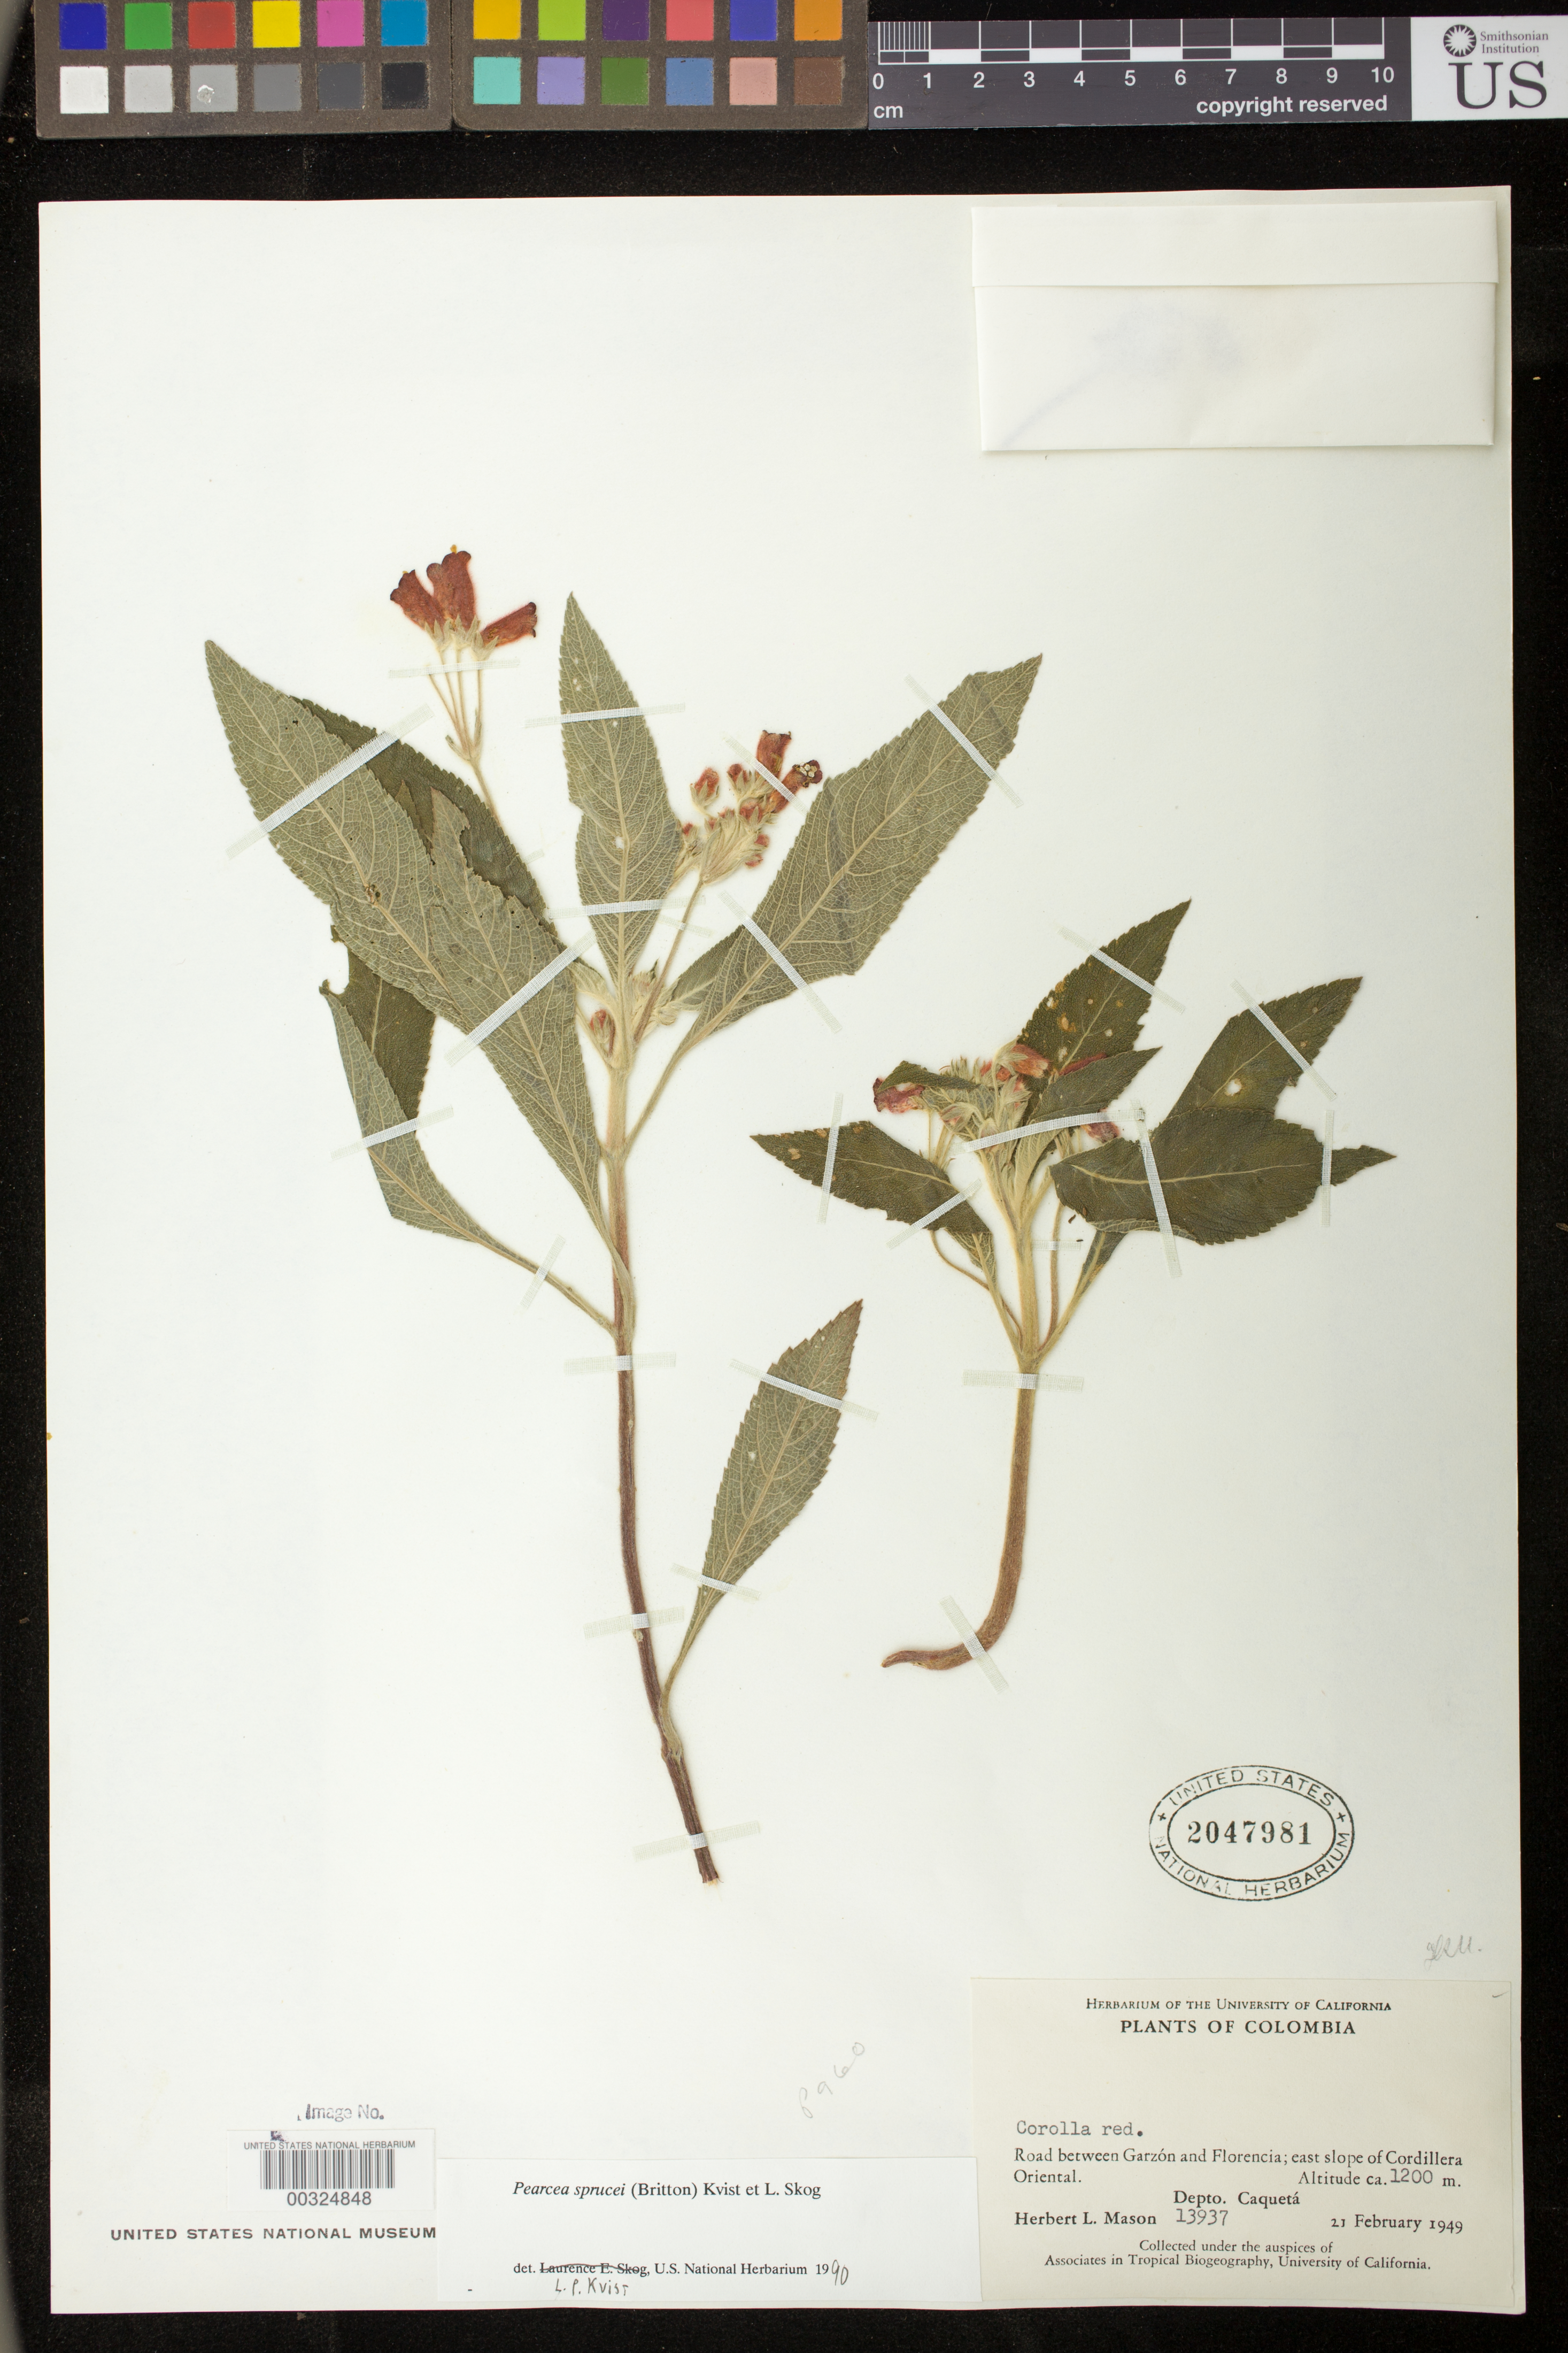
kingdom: Plantae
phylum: Tracheophyta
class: Magnoliopsida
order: Lamiales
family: Gesneriaceae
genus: Pearcea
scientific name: Pearcea sprucei var. sprucei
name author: (Britton ex Rusby) L.P. Kvist & L.E. Skog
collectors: H. L. Mason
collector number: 13937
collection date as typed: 21 Feb 1949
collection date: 1949-02-21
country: Colombia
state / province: Caquetá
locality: Road between Garzon and Florencia, E slope of Cordillera Oriental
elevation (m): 1200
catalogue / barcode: US 2047981